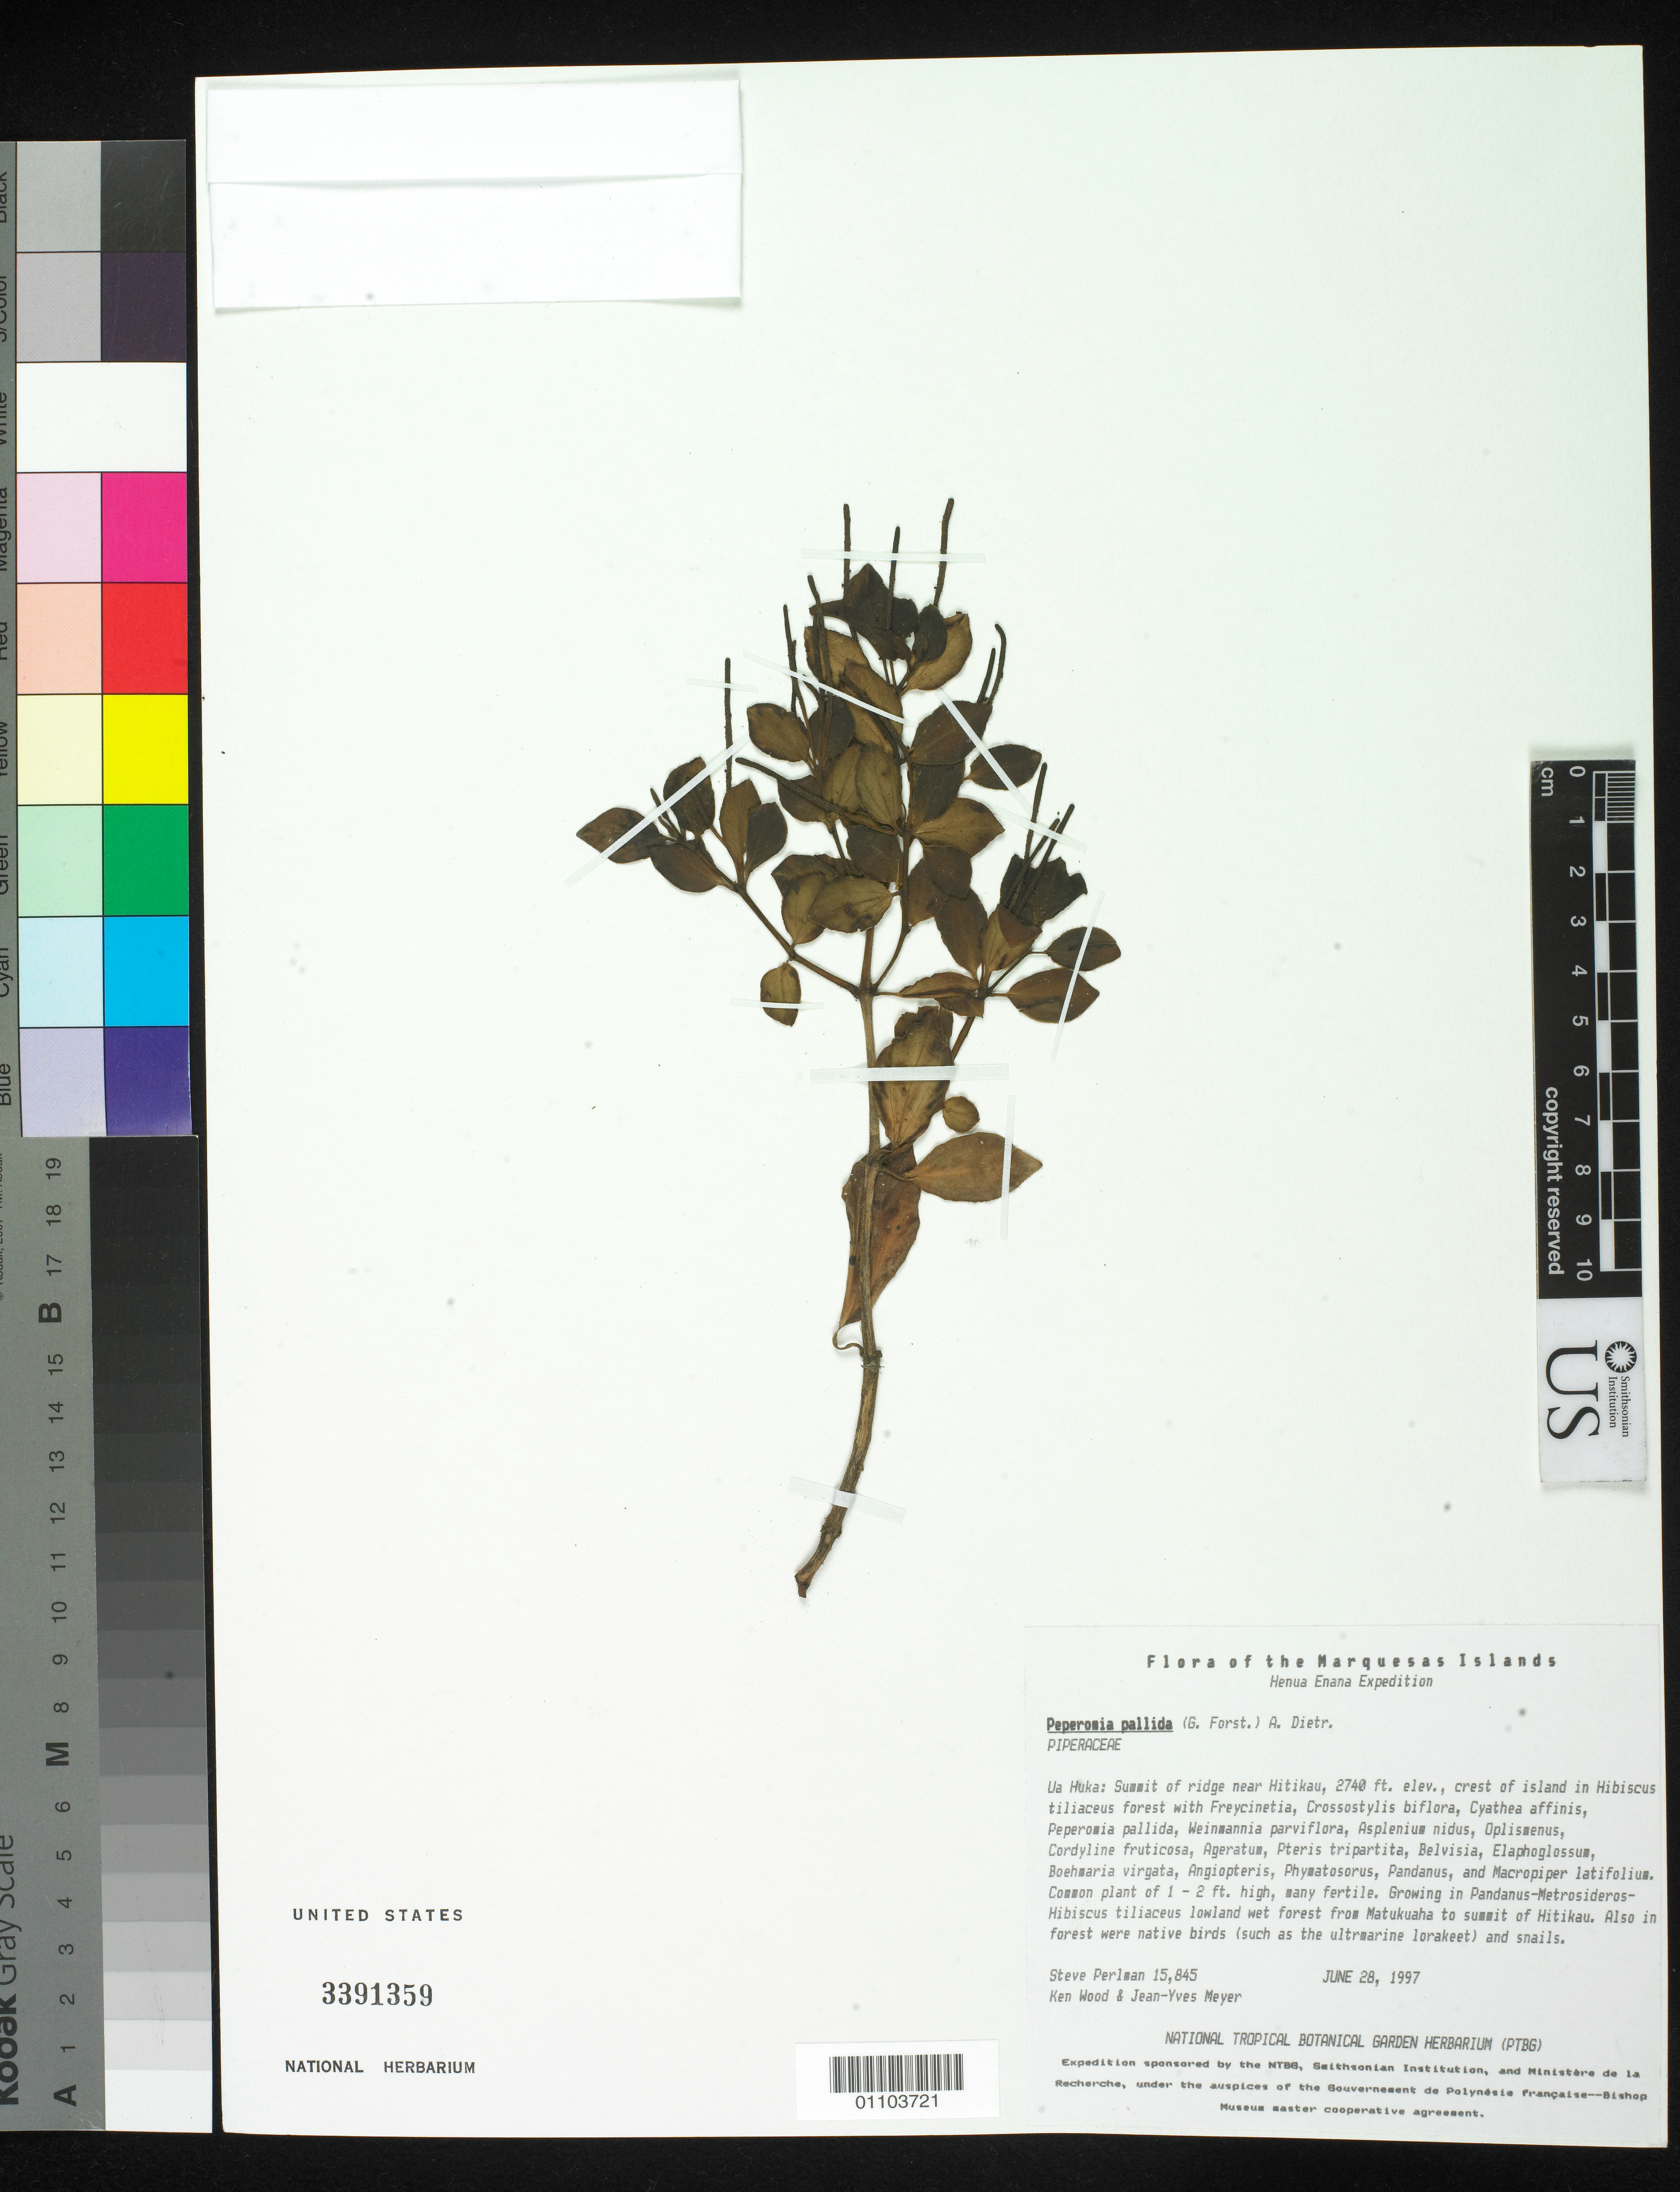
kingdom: Plantae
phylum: Tracheophyta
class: Magnoliopsida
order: Piperales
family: Piperaceae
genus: Peperomia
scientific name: Peperomia pallida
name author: (G. Forst.) Dietr.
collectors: S. P. Perlman, K. R. Wood & J.-Y. Meyer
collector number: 15845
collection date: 1997-06-28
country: French Polynesia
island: Ua Huka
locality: Summit of ridge near Hitikau, crest of island from Matukuaha to summit of Hitikau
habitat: In Pandanus - Metrosideros - Hibiscus tiliaceus lowland wet forest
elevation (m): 835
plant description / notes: Also in forest were native birds such as the ultrmarine lorakeet, snails etc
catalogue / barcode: US 3391359